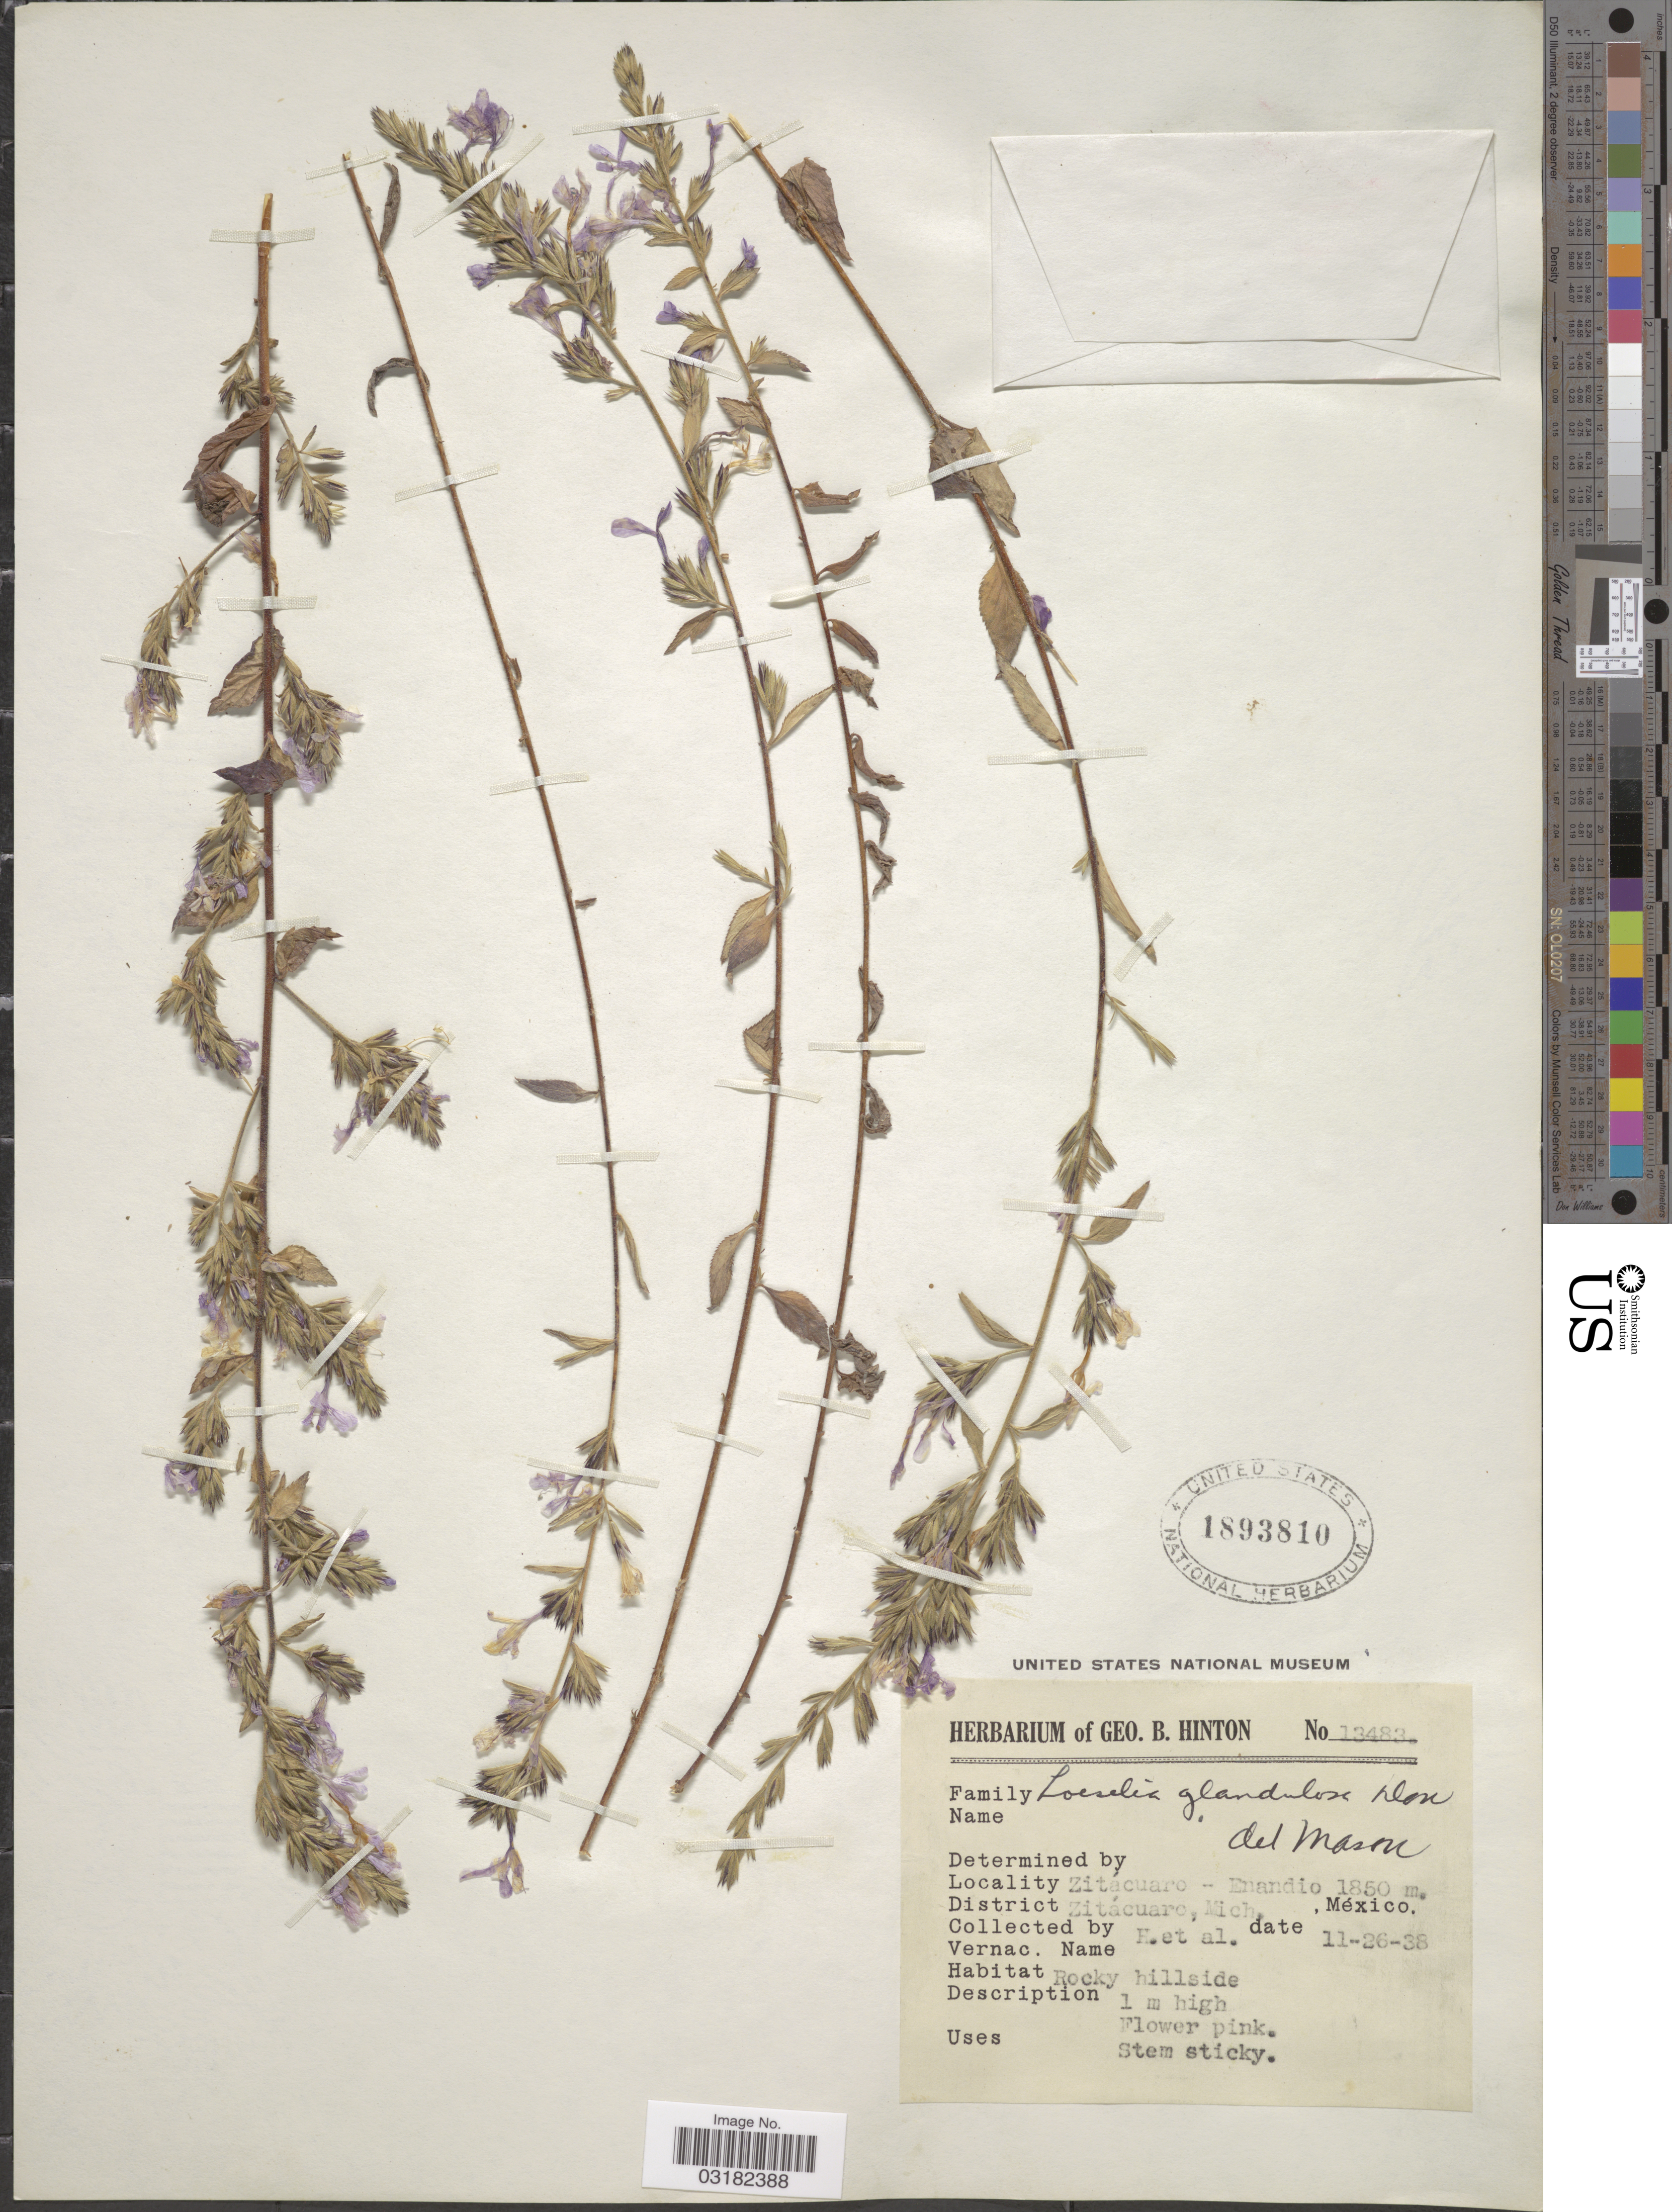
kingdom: Plantae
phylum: Tracheophyta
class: Magnoliopsida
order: Ericales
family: Polemoniaceae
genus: Loeselia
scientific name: Loeselia glandulosa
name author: (Cav.) G. Don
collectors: G. B. Hinton & et al.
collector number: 13483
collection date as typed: Transcribed d/m/y: 26/11/38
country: Mexico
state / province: Michoacán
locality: Zitácuaro - Enandio. District Zitácuaro.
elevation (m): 1850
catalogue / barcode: US 1893810